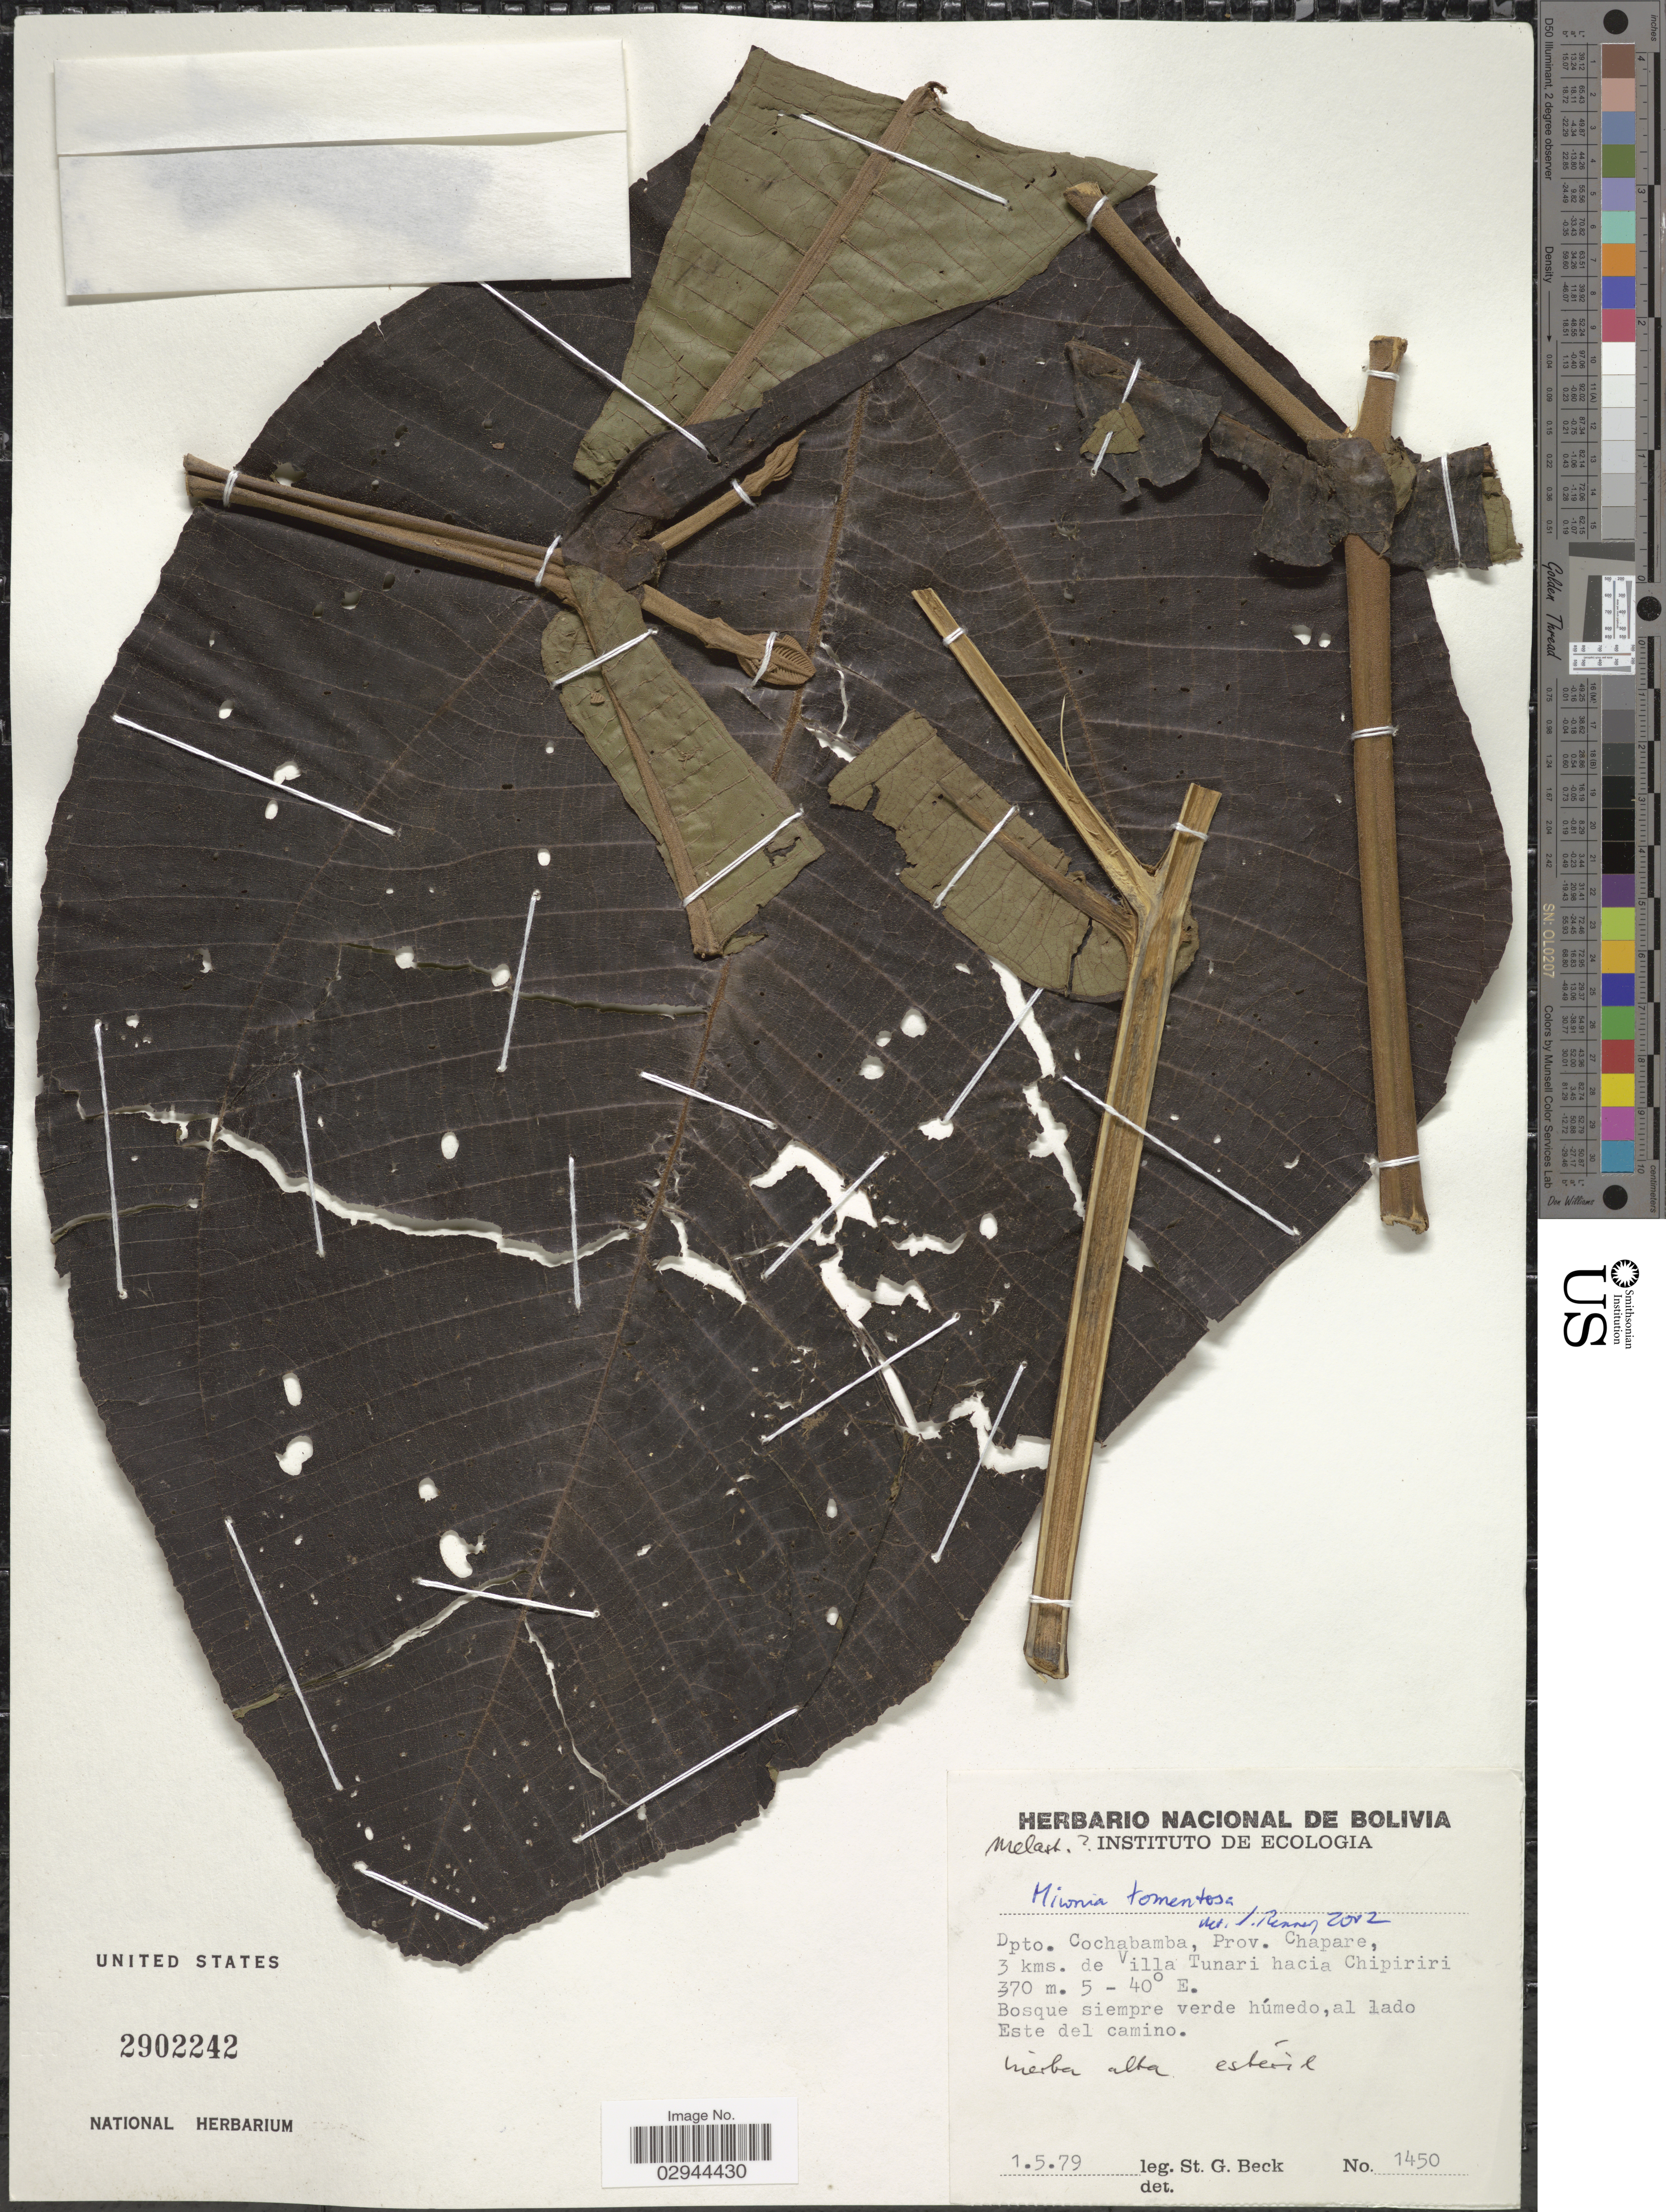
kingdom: Plantae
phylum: Tracheophyta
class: Magnoliopsida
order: Myrtales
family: Melastomataceae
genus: Miconia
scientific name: Miconia tomentosa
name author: (Rich.) D. Don ex DC.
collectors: S. G. Beck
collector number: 1450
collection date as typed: Transcribed d/m/y: 1/5/79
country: Bolivia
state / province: Cochabamba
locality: Dpto. Cochabamba, Prov. Chapare, 3 kms. de Villa Tunari hacia Chipiriri.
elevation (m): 370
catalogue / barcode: US 2902242